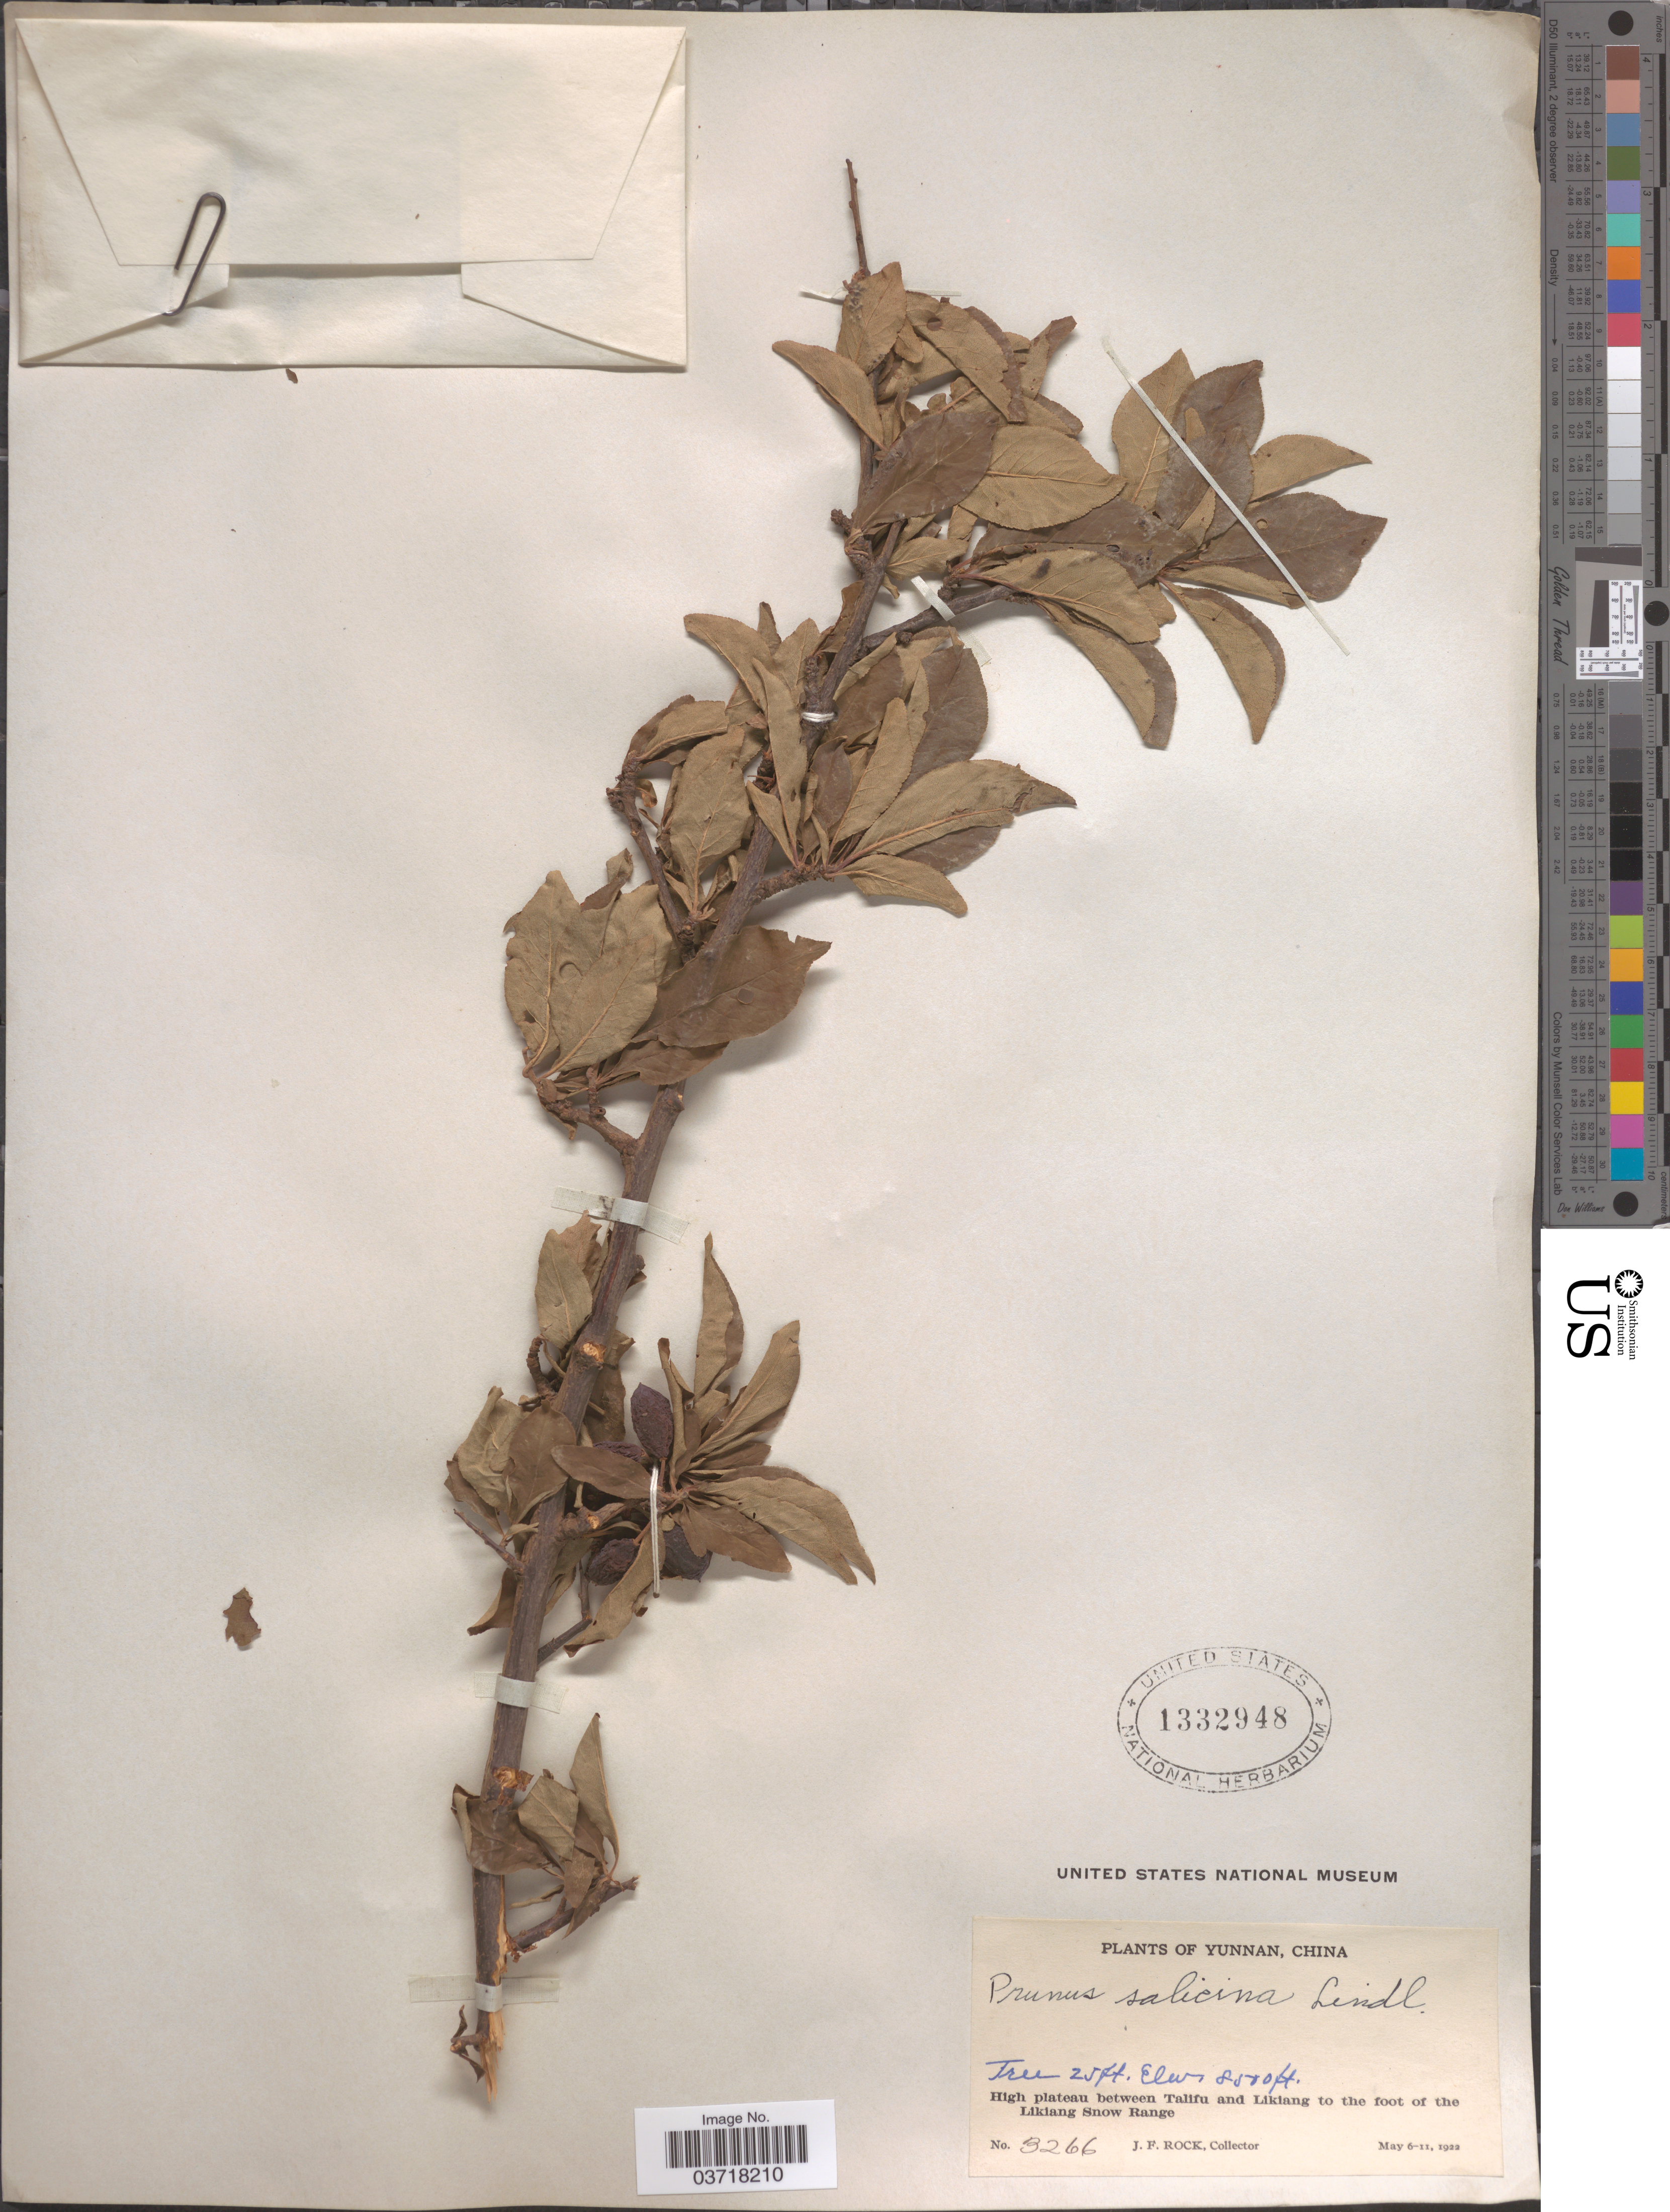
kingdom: Plantae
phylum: Tracheophyta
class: Magnoliopsida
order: Rosales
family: Rosaceae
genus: Prunus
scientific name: Prunus salicina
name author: Lindl.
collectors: J. Rock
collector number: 3266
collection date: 1922-05-06/1922-05-11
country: China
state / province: Yunnan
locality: High plateau between Talifu and Likiang to the foot of the Likiang Snow Range.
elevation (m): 2591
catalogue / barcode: US 1332948